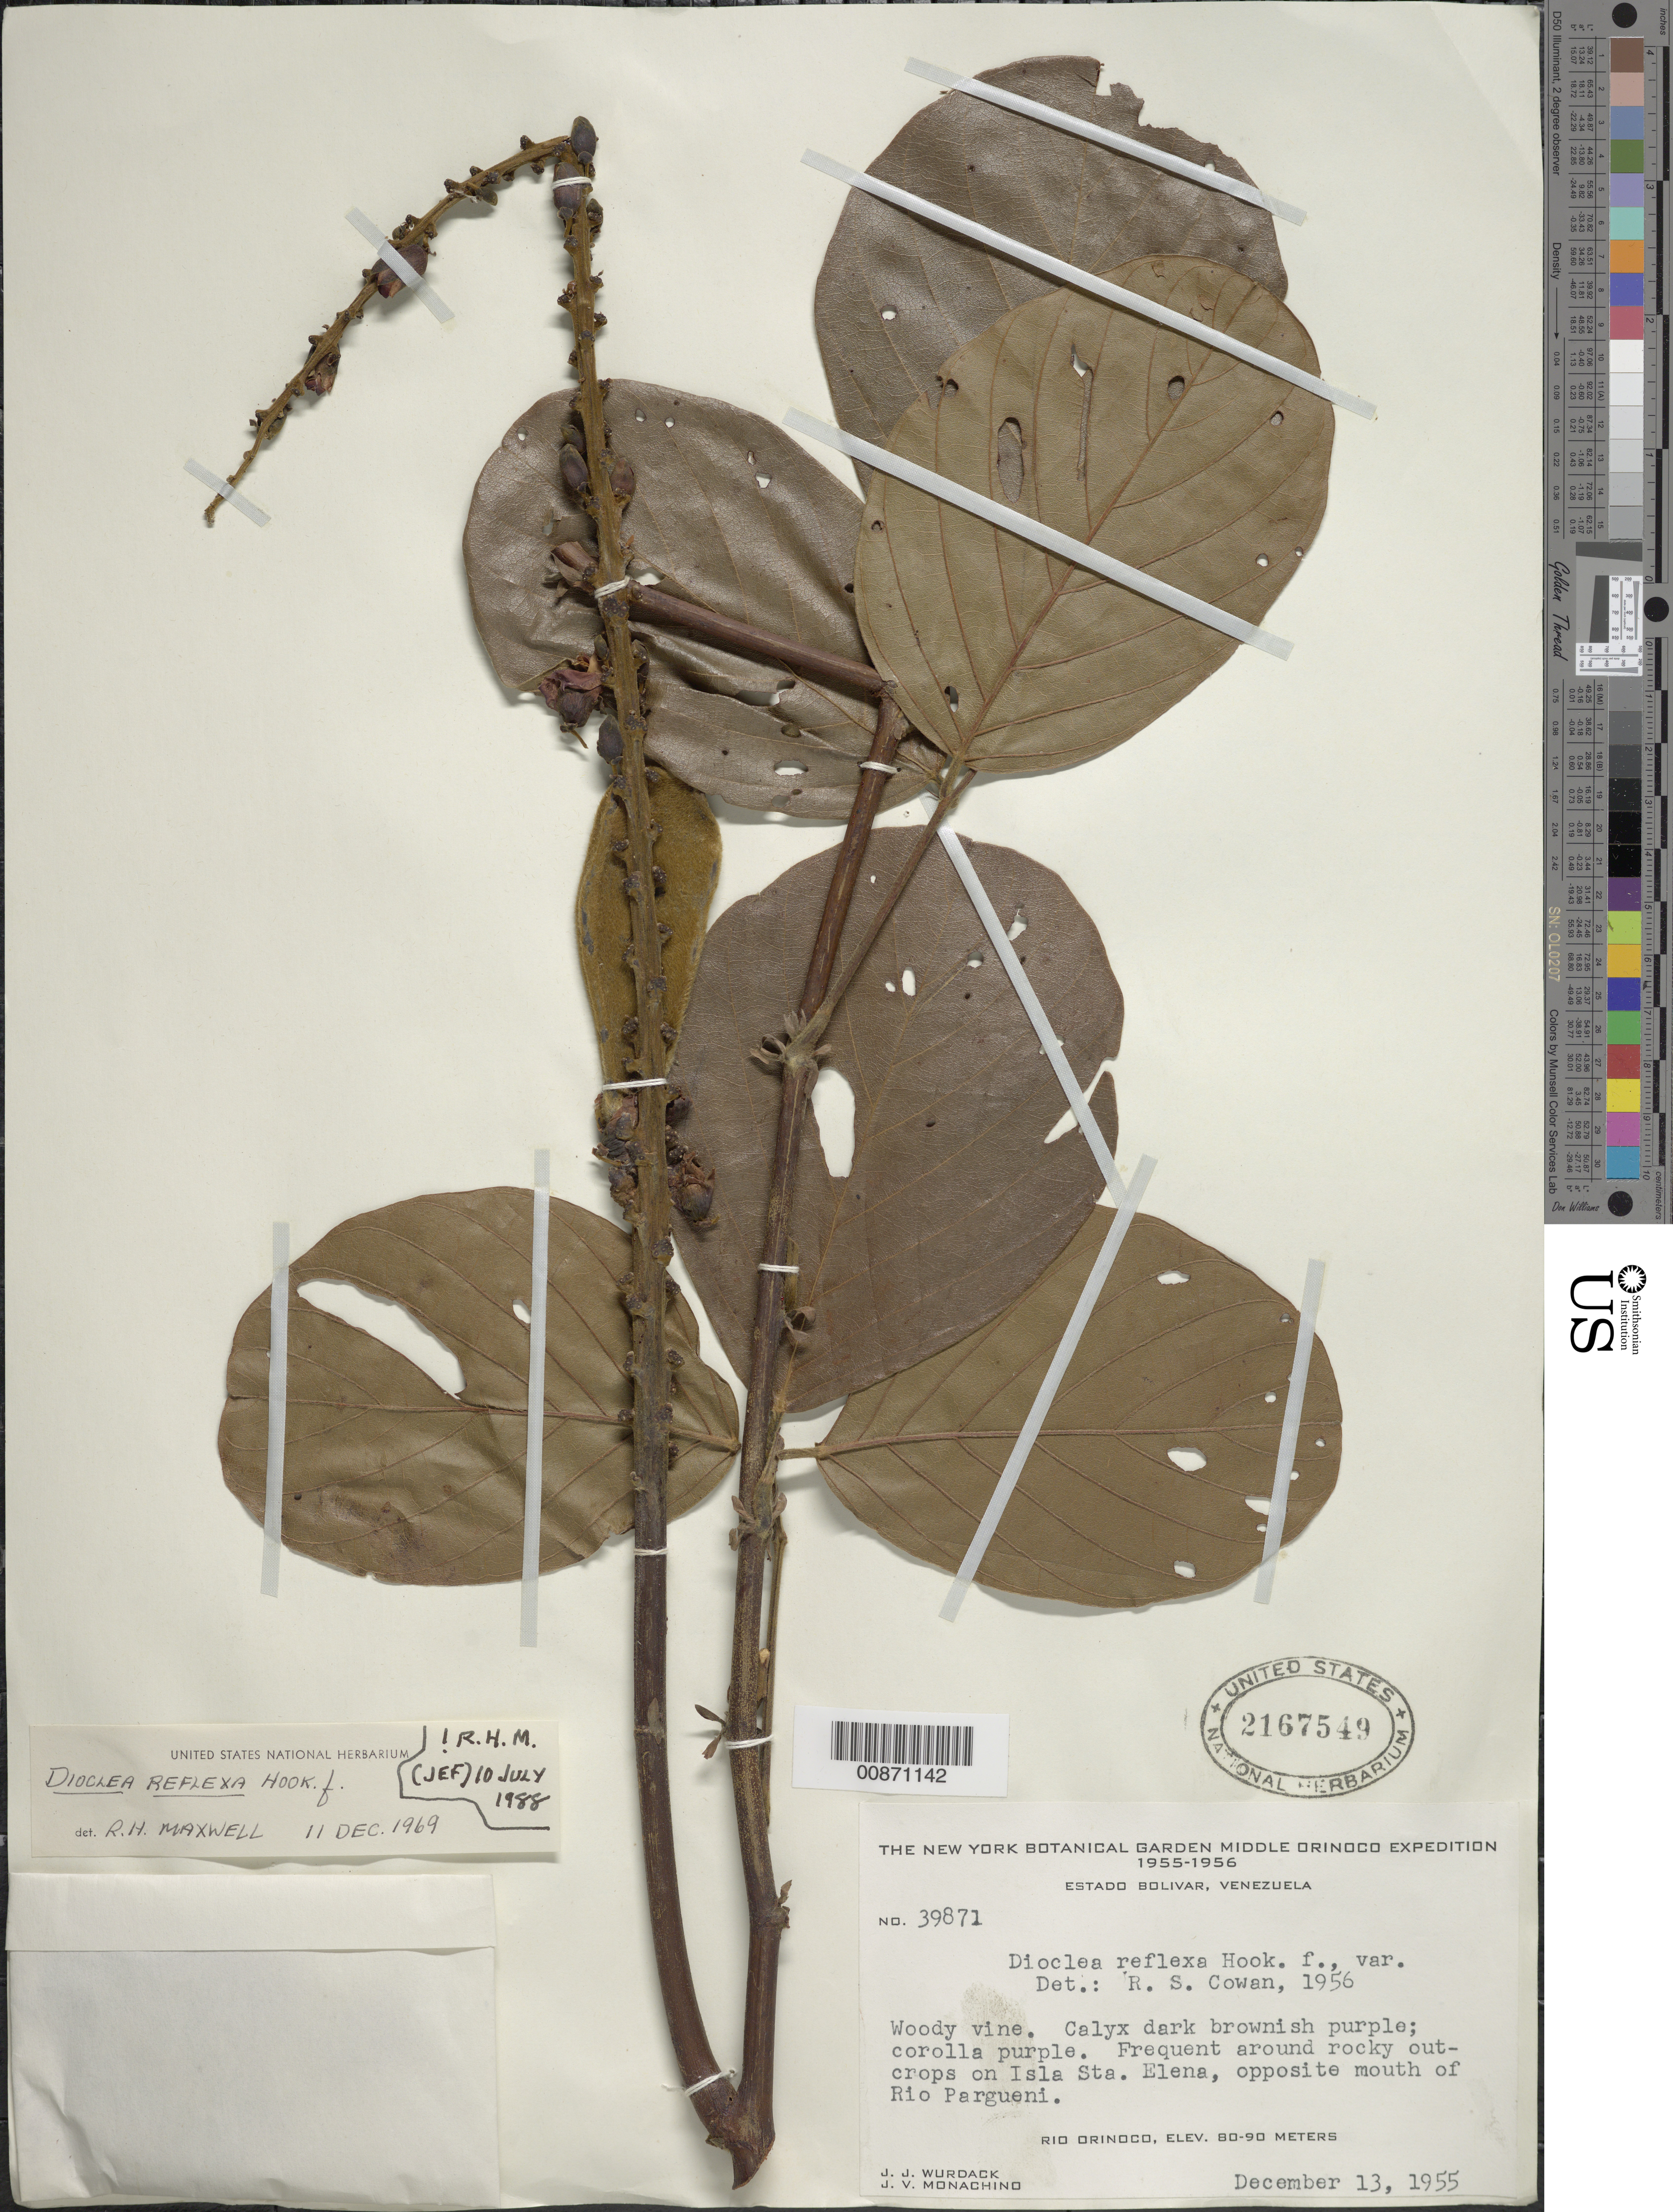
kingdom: Plantae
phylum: Tracheophyta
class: Magnoliopsida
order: Fabales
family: Fabaceae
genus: Macropsychanthus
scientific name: Macropsychanthus comosus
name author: (G. Mey.) L.P. Queiroz & Snak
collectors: J. J. Wurdack & J. V. Monachino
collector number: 39871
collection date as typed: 13-Dec-55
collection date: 1955-12-13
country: Venezuela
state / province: Bolívar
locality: Isla Sta. Elena, Río Orinoco, opposite mouth of Río Pargueni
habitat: Around rocky outcrops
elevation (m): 80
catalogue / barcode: US 2167549